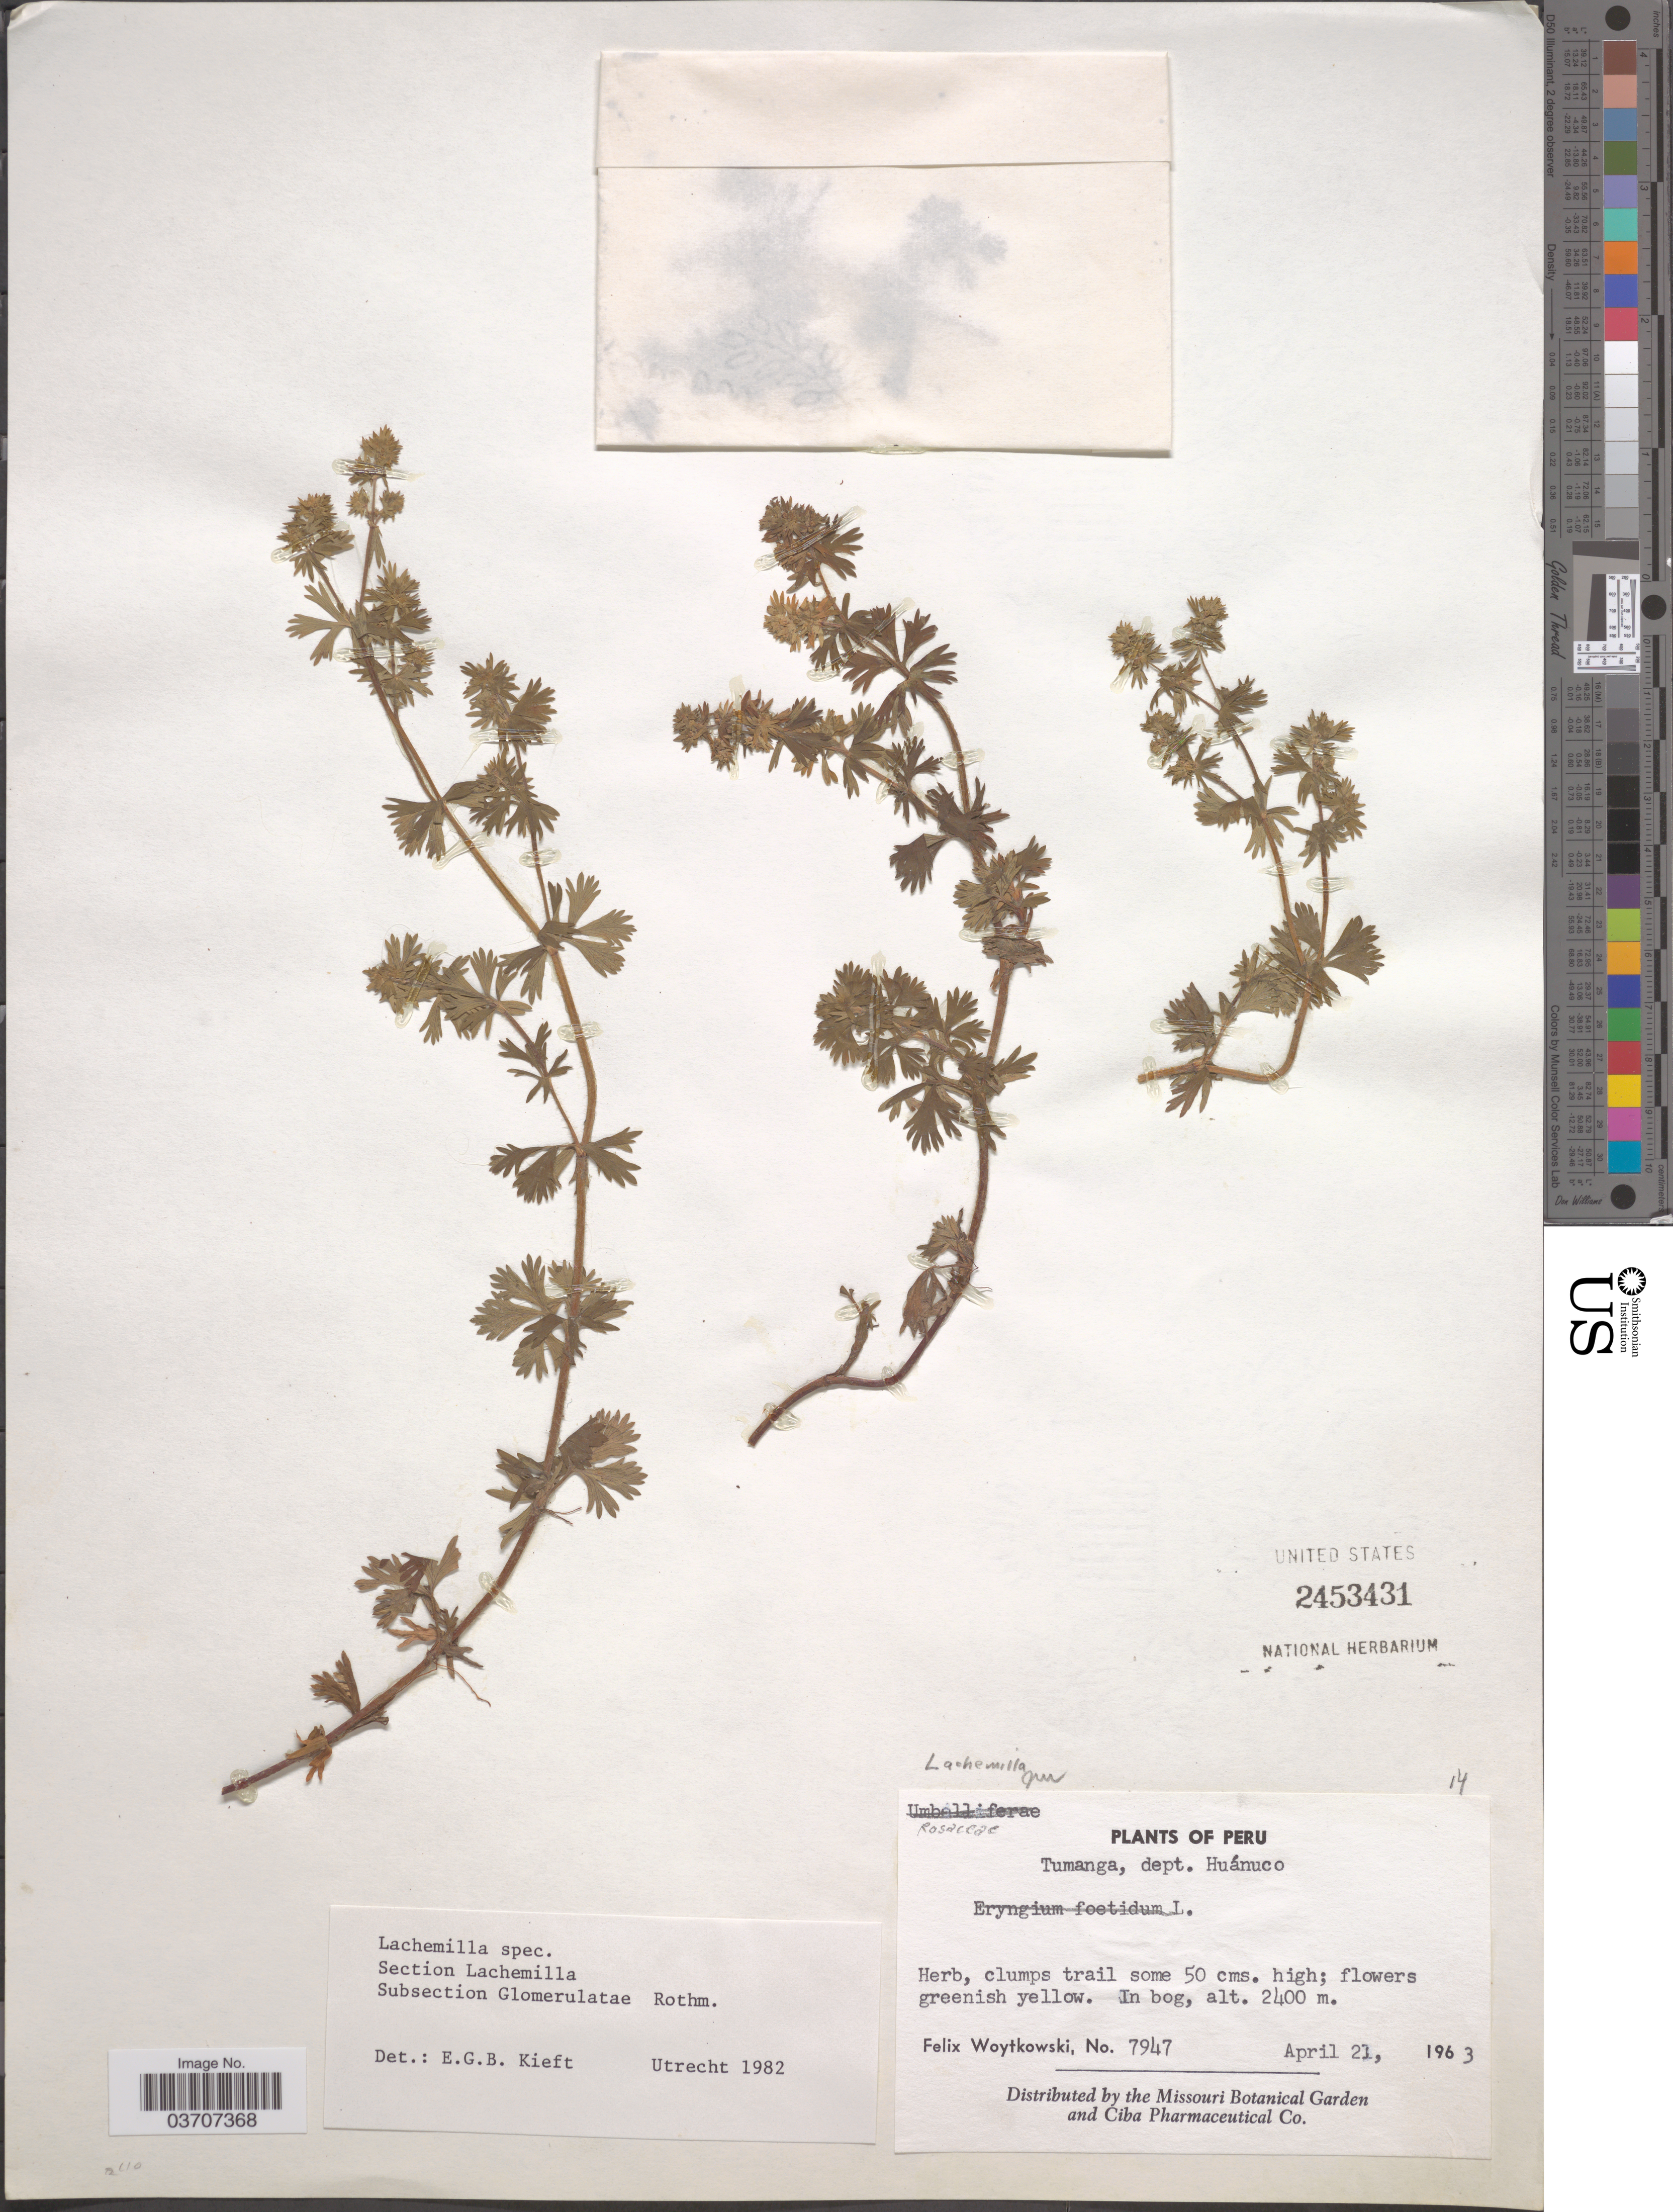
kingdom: Plantae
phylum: Tracheophyta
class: Magnoliopsida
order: Rosales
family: Rosaceae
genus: Lachemilla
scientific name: Lachemilla sp.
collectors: F. Woytkowski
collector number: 7947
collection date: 1963-04-21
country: Peru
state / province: Huánuco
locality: Tumanga, dept. Huánuco.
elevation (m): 2400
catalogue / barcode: US 2453431